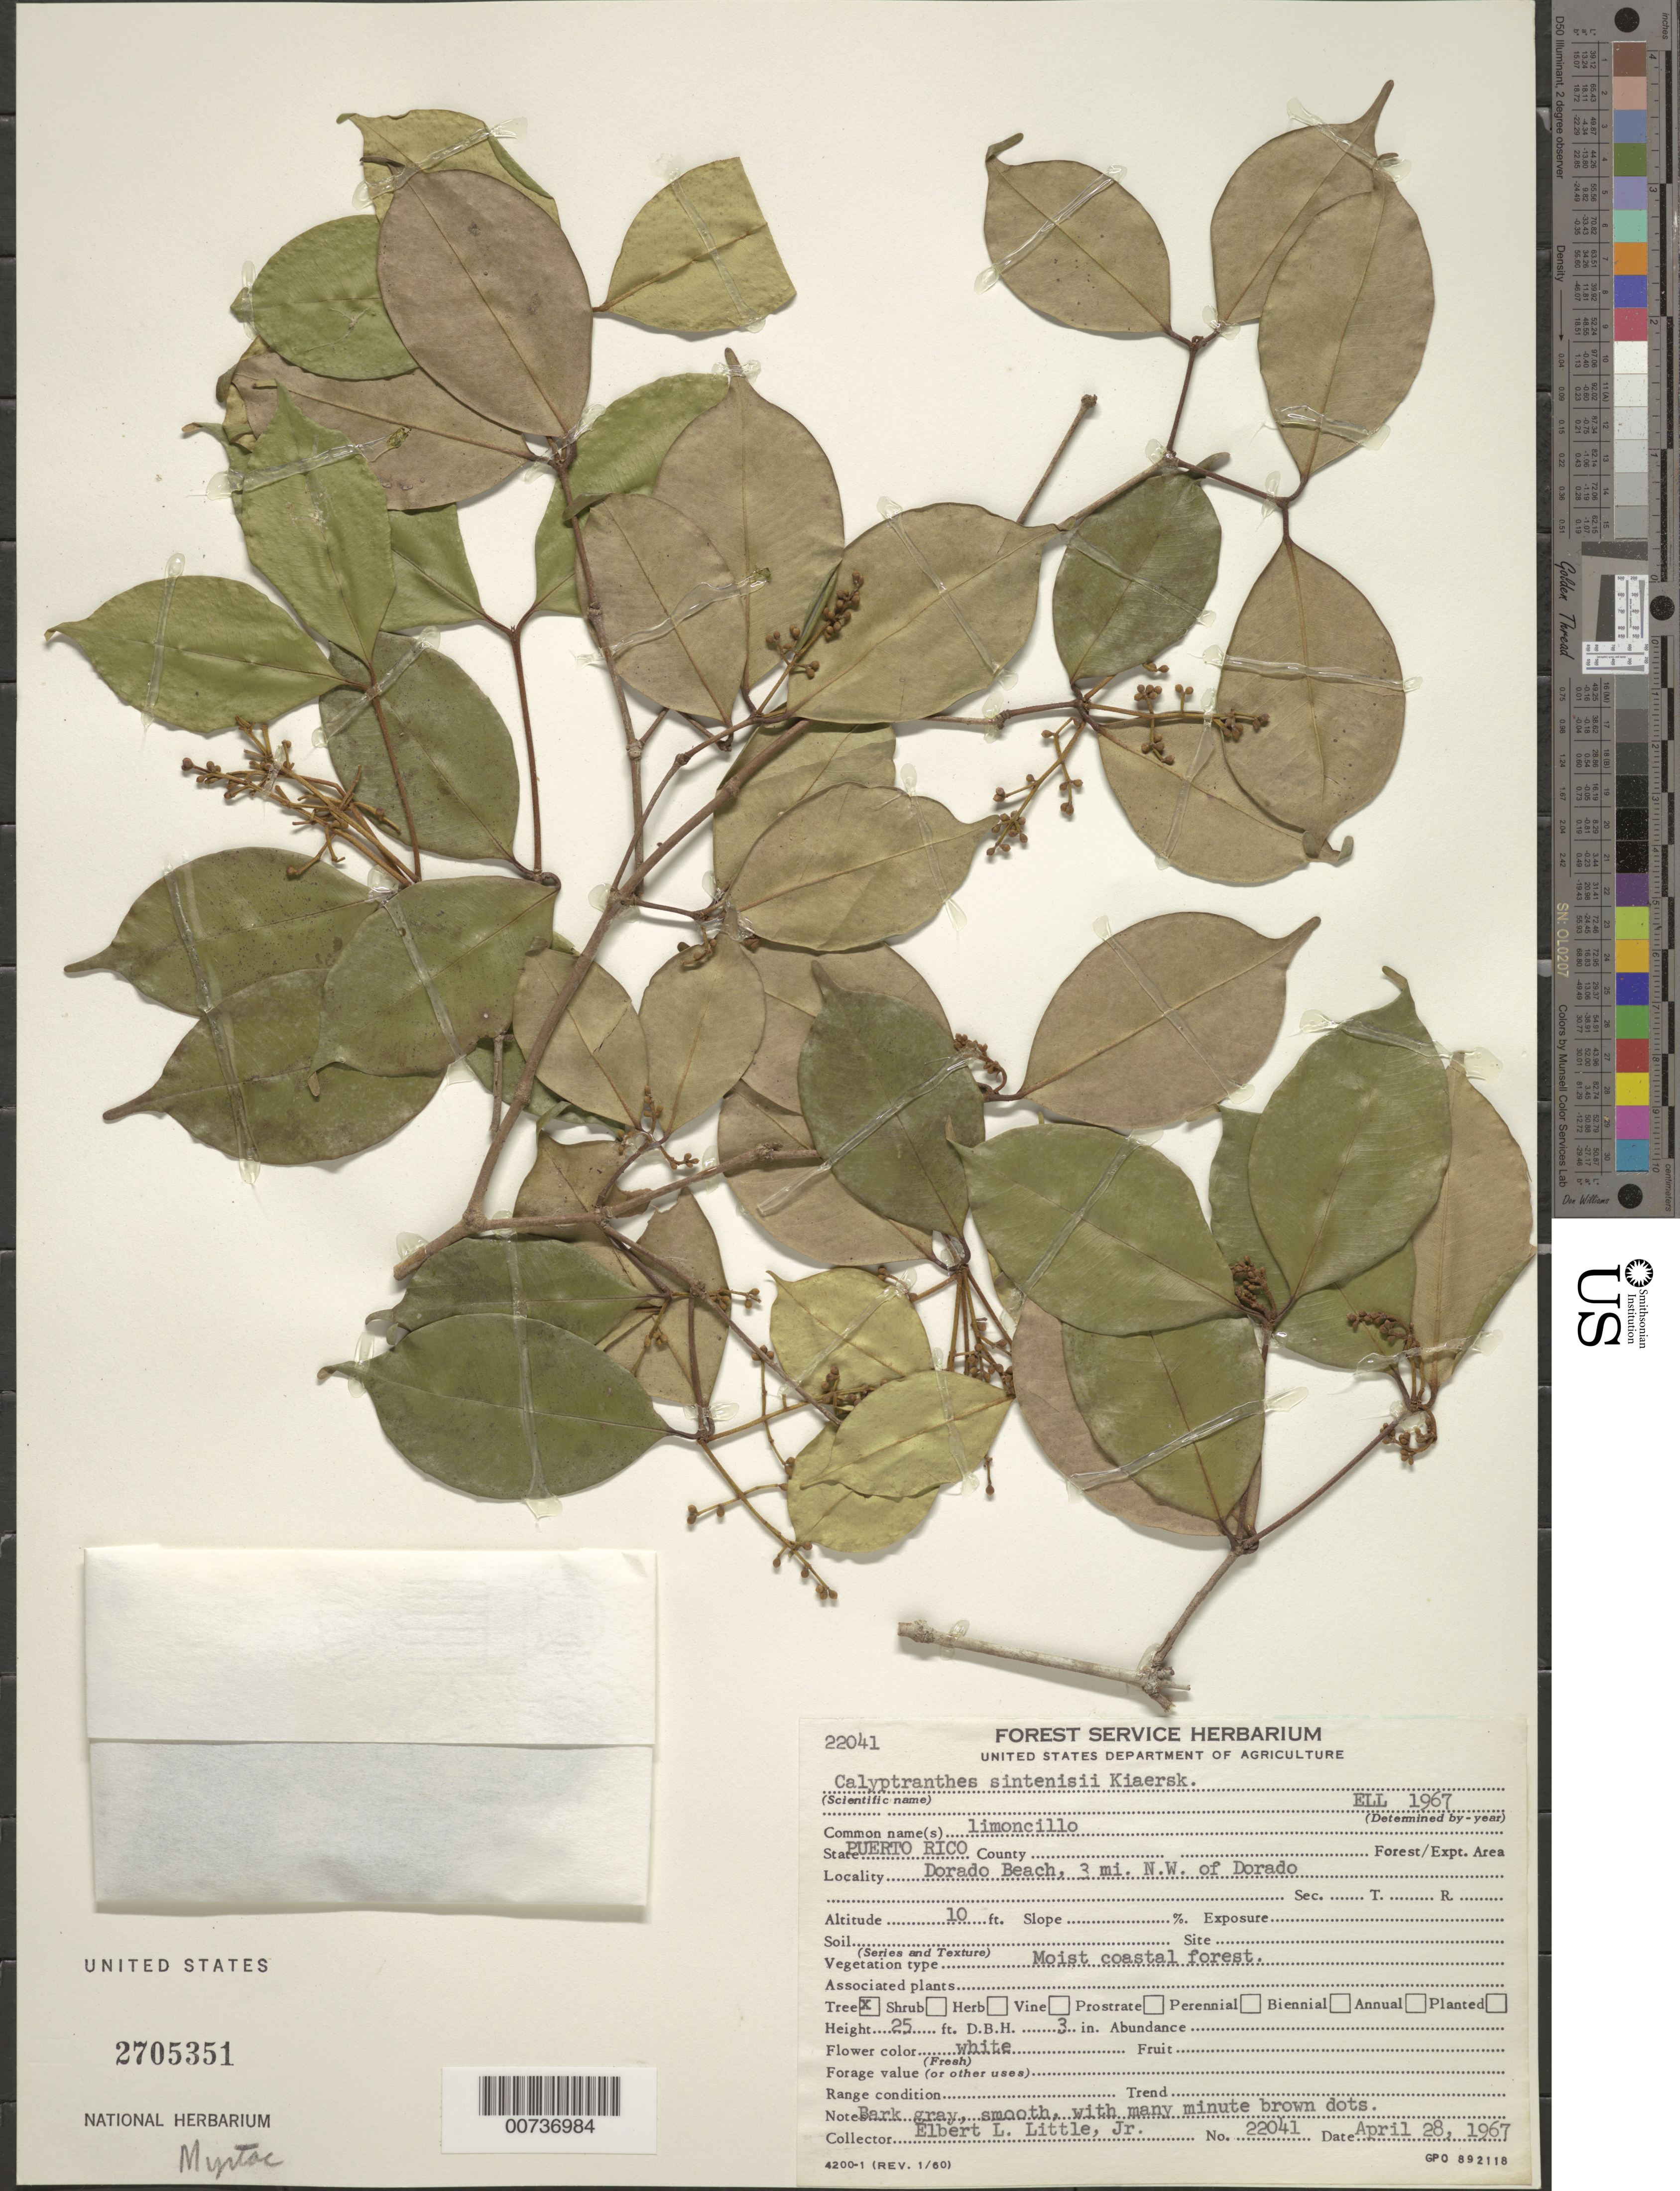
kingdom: Plantae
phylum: Tracheophyta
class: Magnoliopsida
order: Myrtales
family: Myrtaceae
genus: Myrcia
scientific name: Myrcia neosintenisii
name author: K. Campbell & Peguero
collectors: E. L. Little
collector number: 22041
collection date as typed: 28 Apr 1967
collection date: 1967-04-28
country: Puerto Rico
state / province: Dorado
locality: Dorado Beach, 3 miles NW of Dorado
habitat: Moist coastal forest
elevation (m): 3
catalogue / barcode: US 2705351